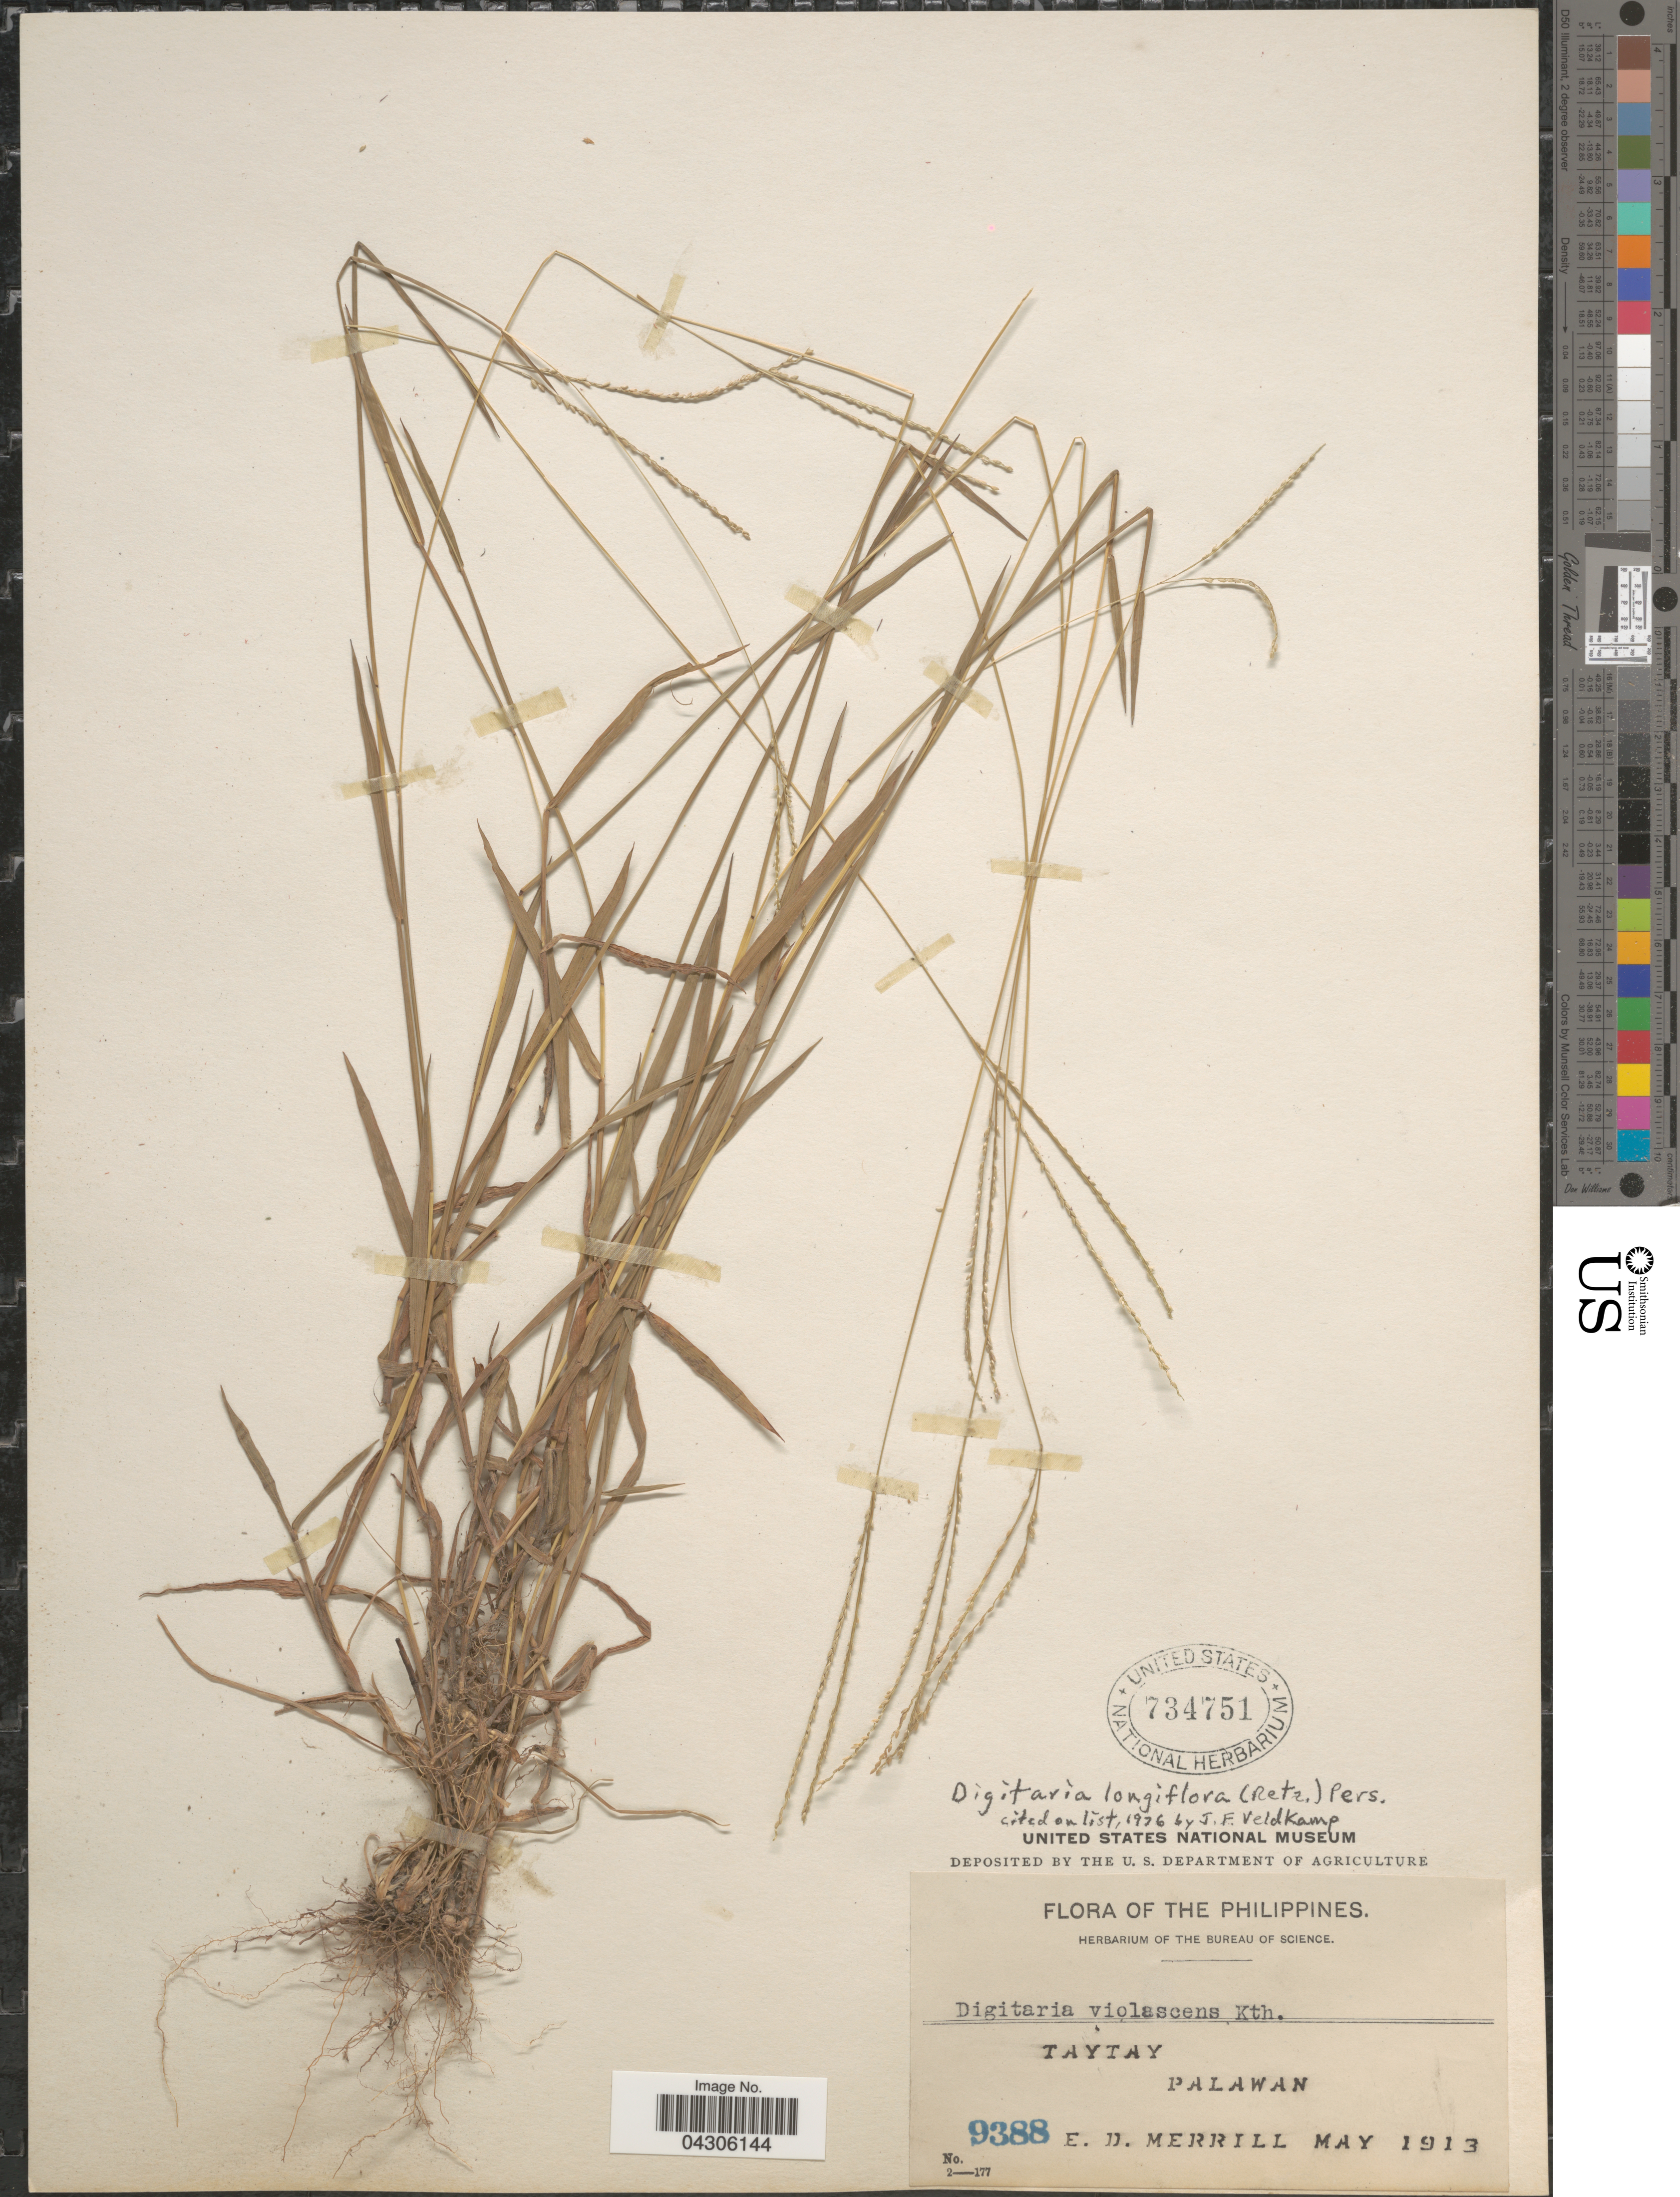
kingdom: Plantae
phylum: Tracheophyta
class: Liliopsida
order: Poales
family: Poaceae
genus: Digitaria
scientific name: Digitaria longiflora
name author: (Retz.) Pers.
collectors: E. D. Merrill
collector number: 9388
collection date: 1913-05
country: Philippines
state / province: Mimaropa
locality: Taytay. Palawan.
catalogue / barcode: US 734751